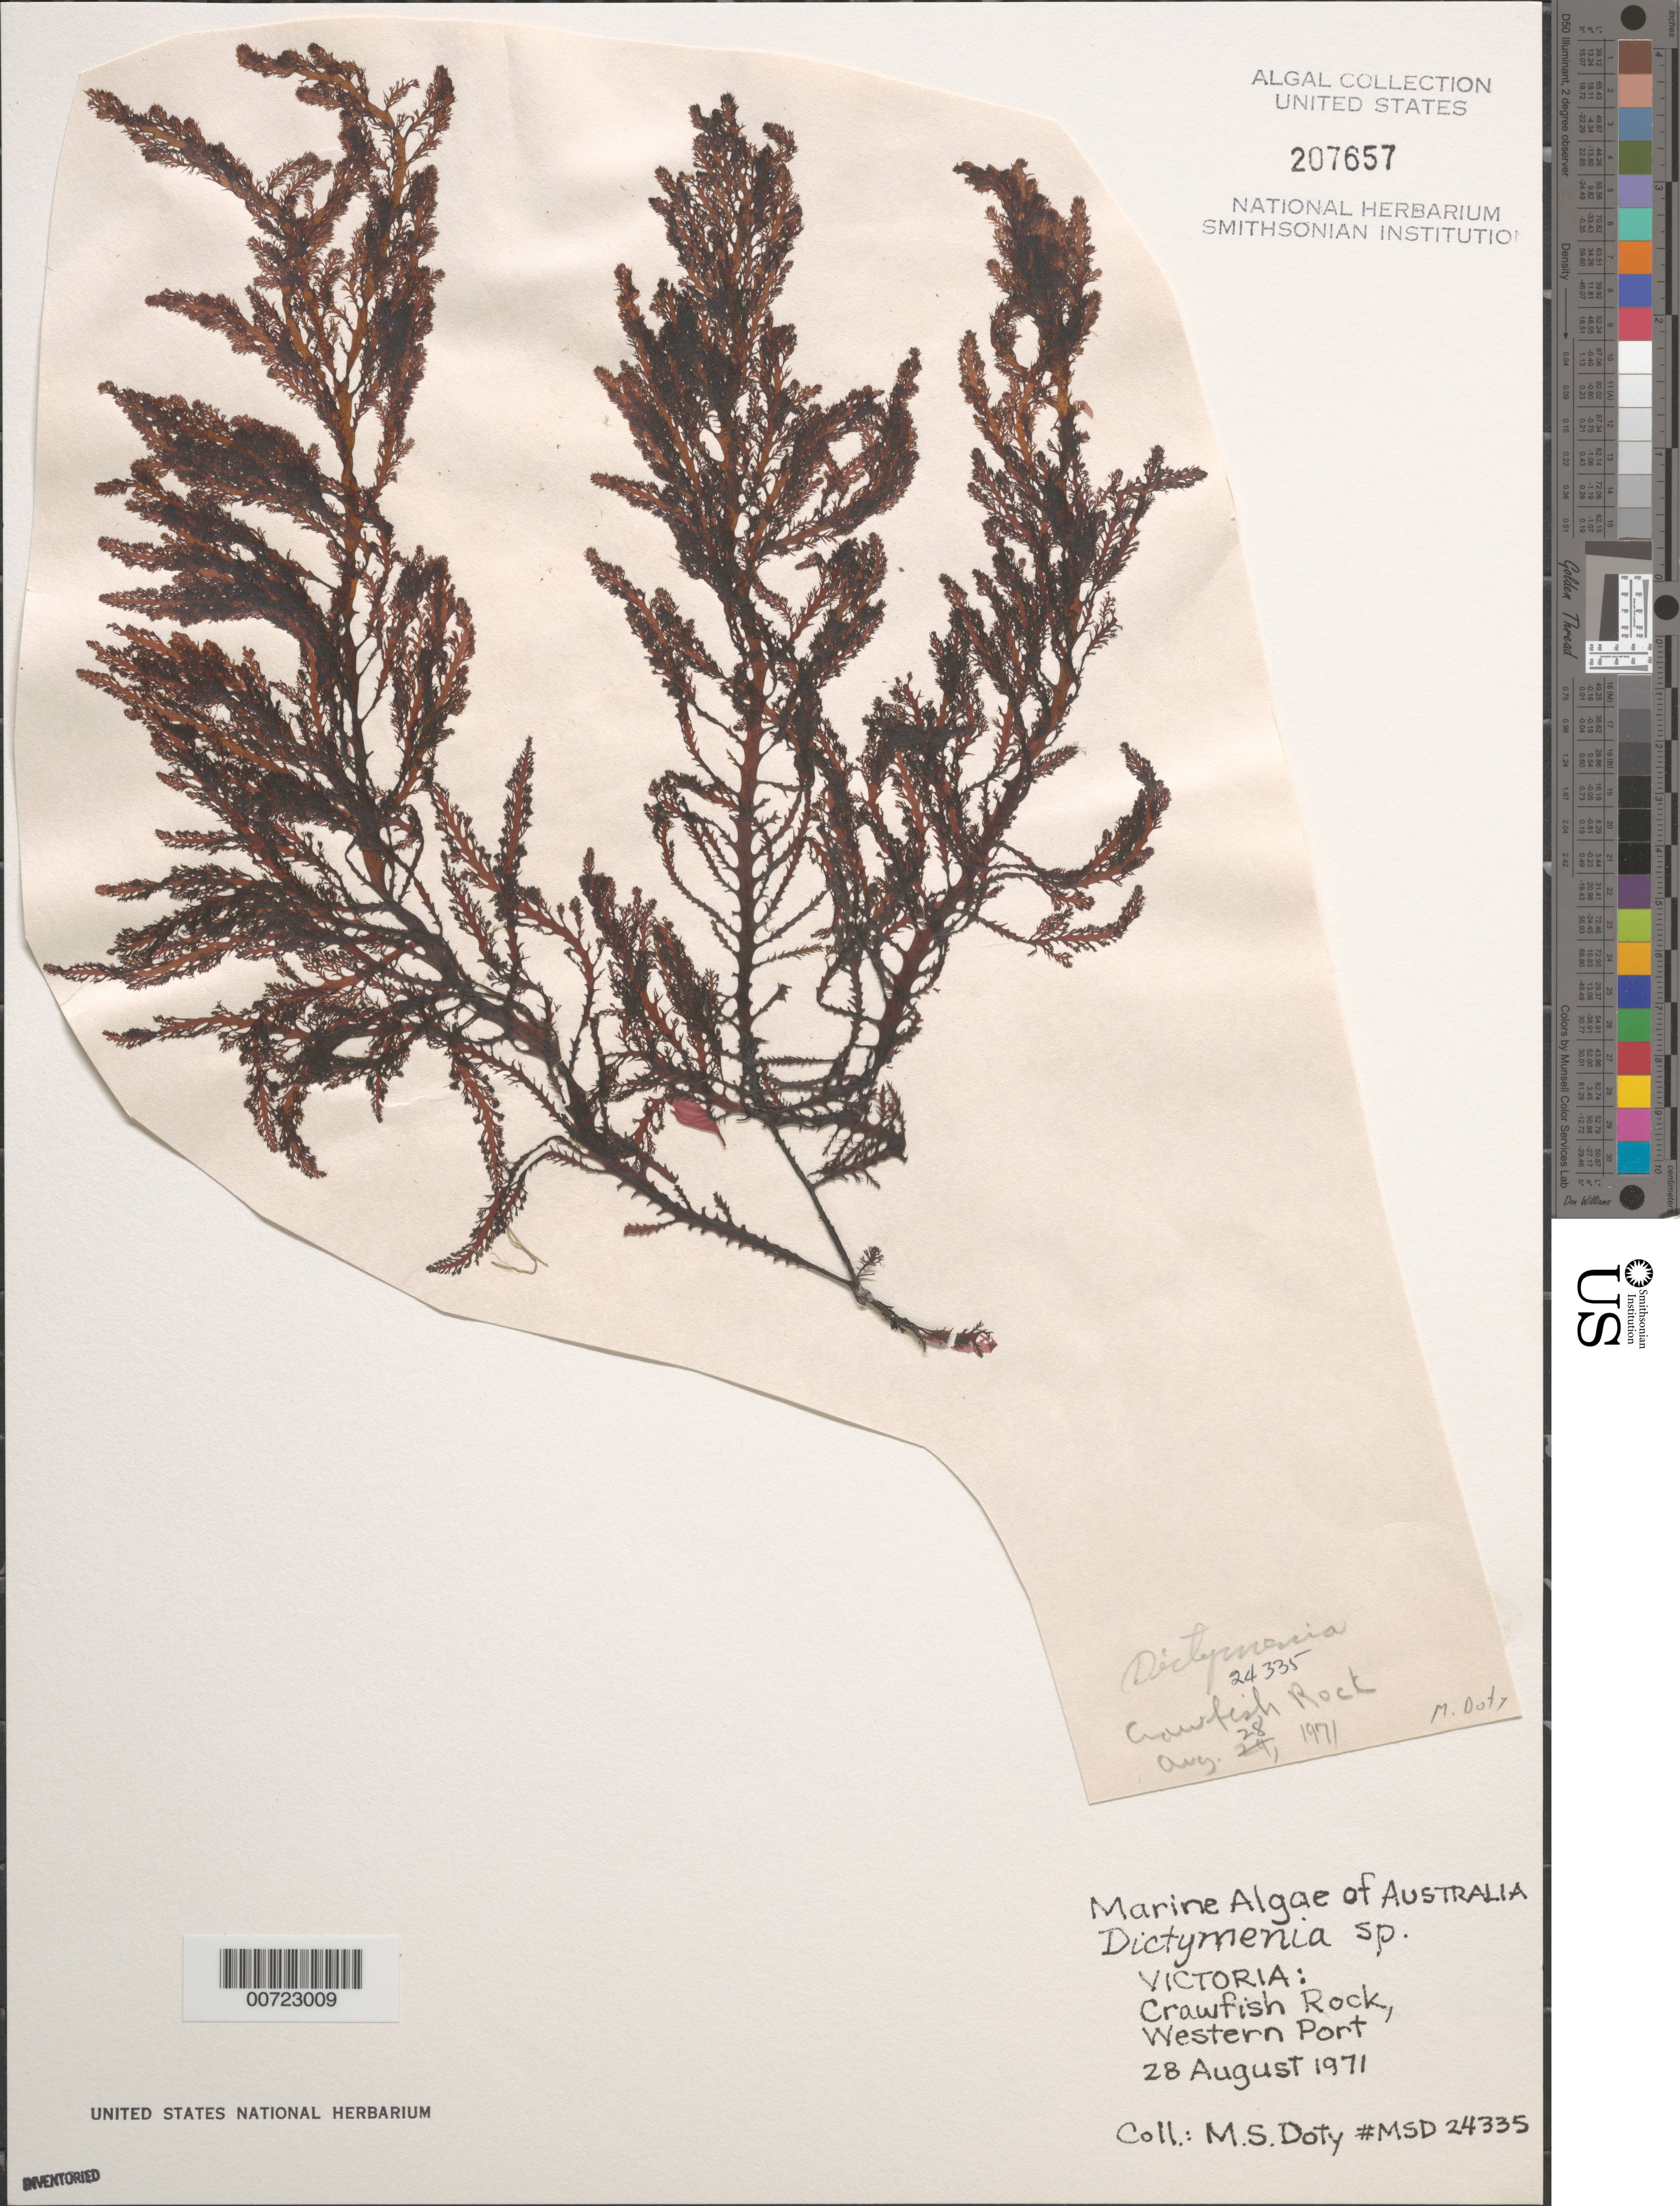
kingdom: Plantae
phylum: Rhodophyta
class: Florideophyceae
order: Ceramiales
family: Rhodomelaceae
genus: Dictyomenia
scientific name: Dictyomenia sp.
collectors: M. S. Doty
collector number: MSD 24335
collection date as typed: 28 Aug 1971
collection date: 1971-08-28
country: Australia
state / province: Victoria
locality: Crawfish Rock, Western Port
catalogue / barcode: US 207657